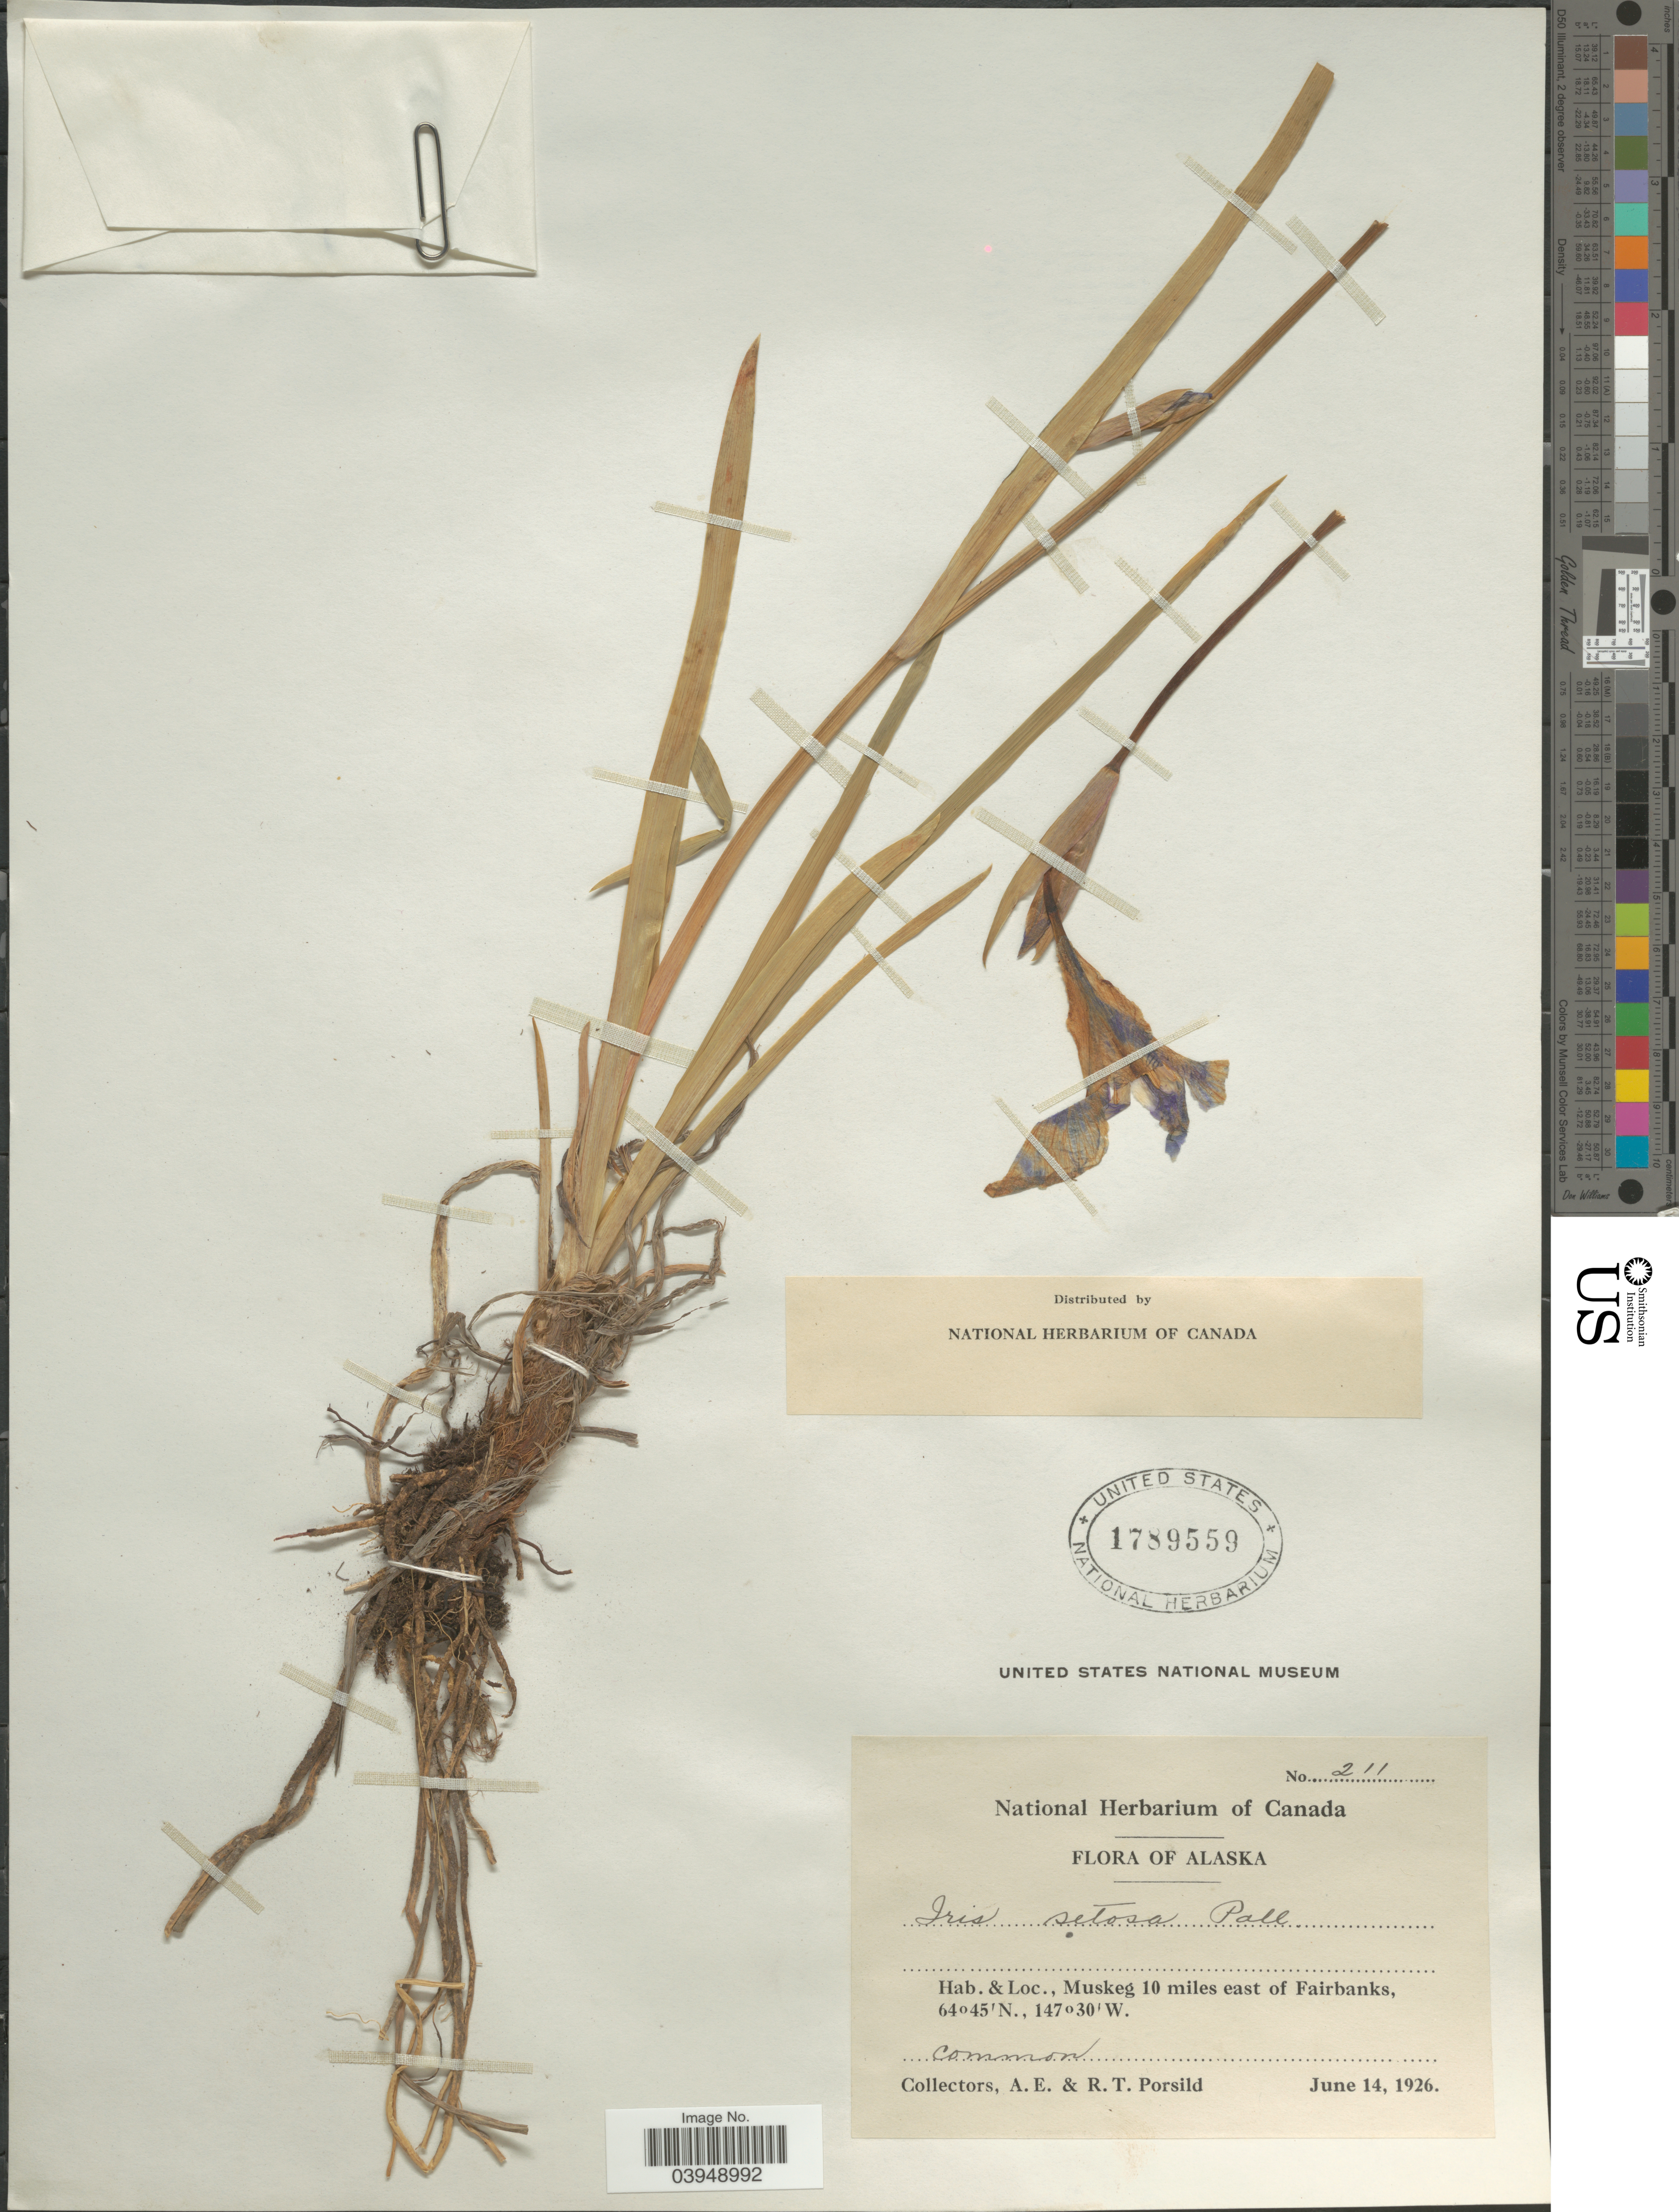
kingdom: Plantae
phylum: Tracheophyta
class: Liliopsida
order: Asparagales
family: Iridaceae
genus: Iris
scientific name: Iris setosa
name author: Pall. ex Link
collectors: A. E. Porsild & R. T. Porsild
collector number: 211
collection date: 1926-06-14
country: United States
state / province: Alaska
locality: Muskeg 10 miles east of Fairbanks.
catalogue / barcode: US 1789559